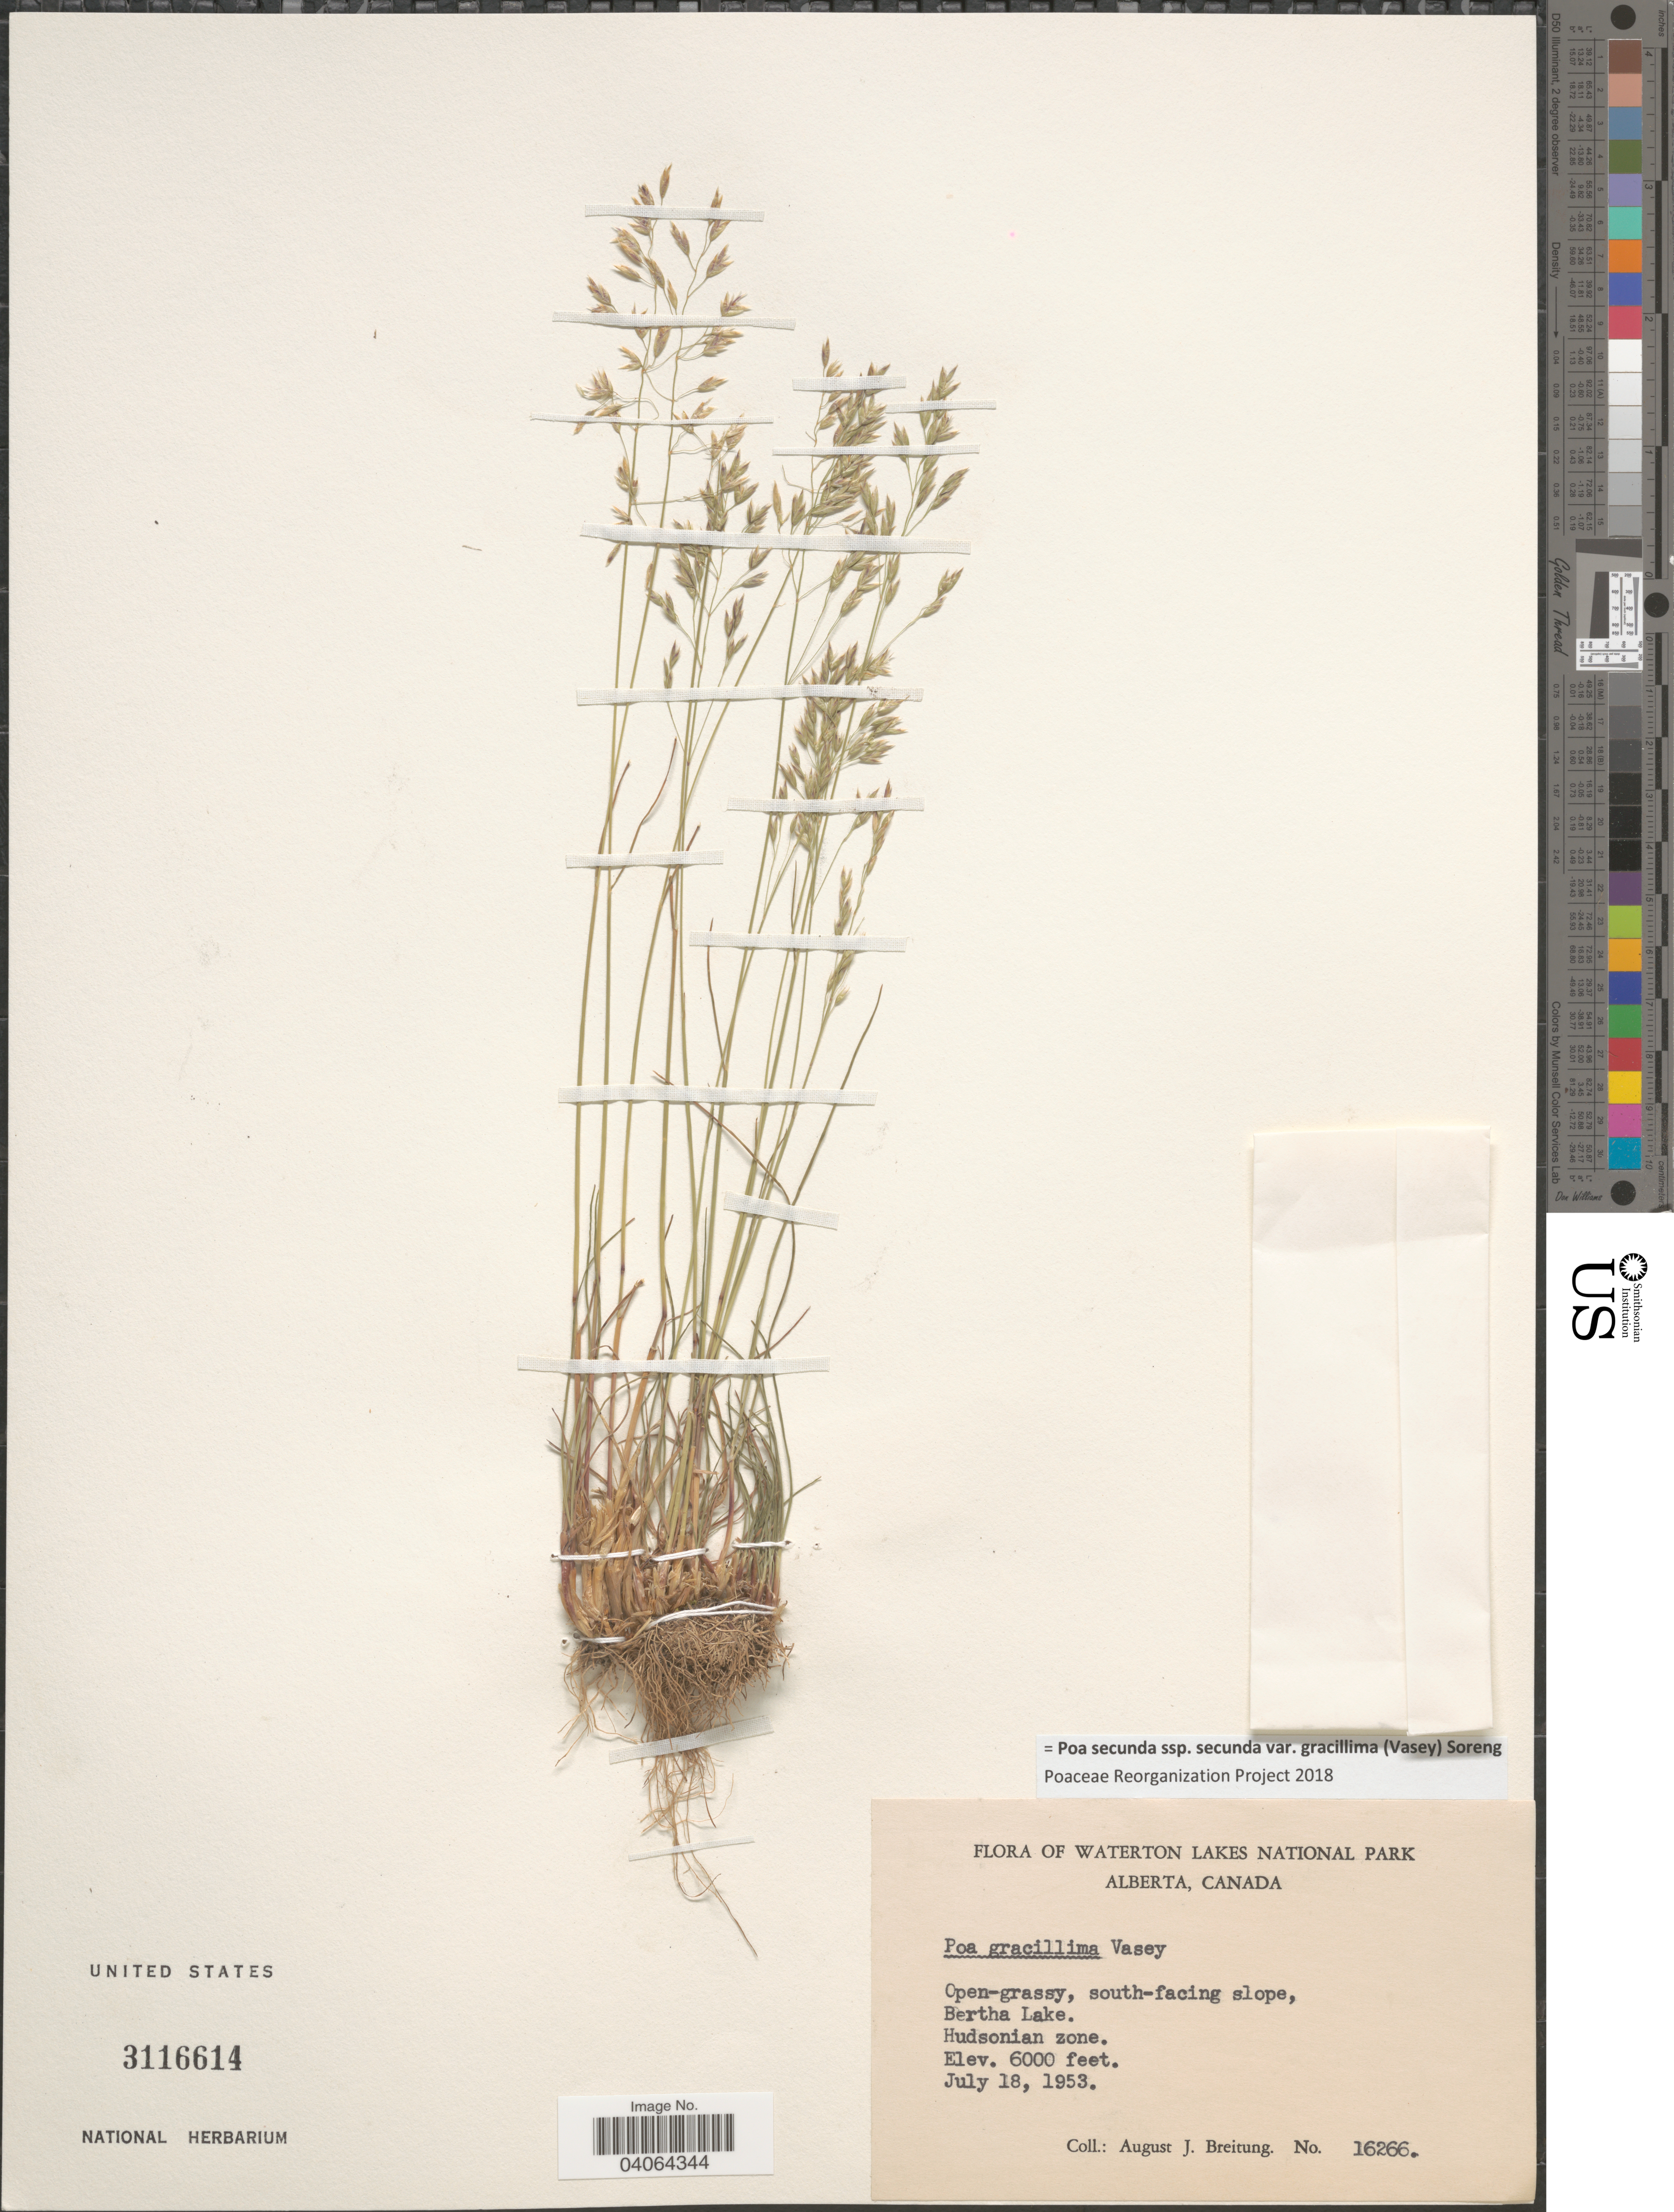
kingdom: Plantae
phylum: Tracheophyta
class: Liliopsida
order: Poales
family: Poaceae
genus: Poa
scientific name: Poa secunda subsp. secunda var. gracillima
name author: (Vasey) Soreng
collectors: A. Breitung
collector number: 16266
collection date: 1953-07-18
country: Canada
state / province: Alberta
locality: Waterton Lakes National Park. Open-grassy, south-facing slope, Bertha Lake. Hudsonian Zone.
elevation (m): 1829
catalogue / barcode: US 3116614